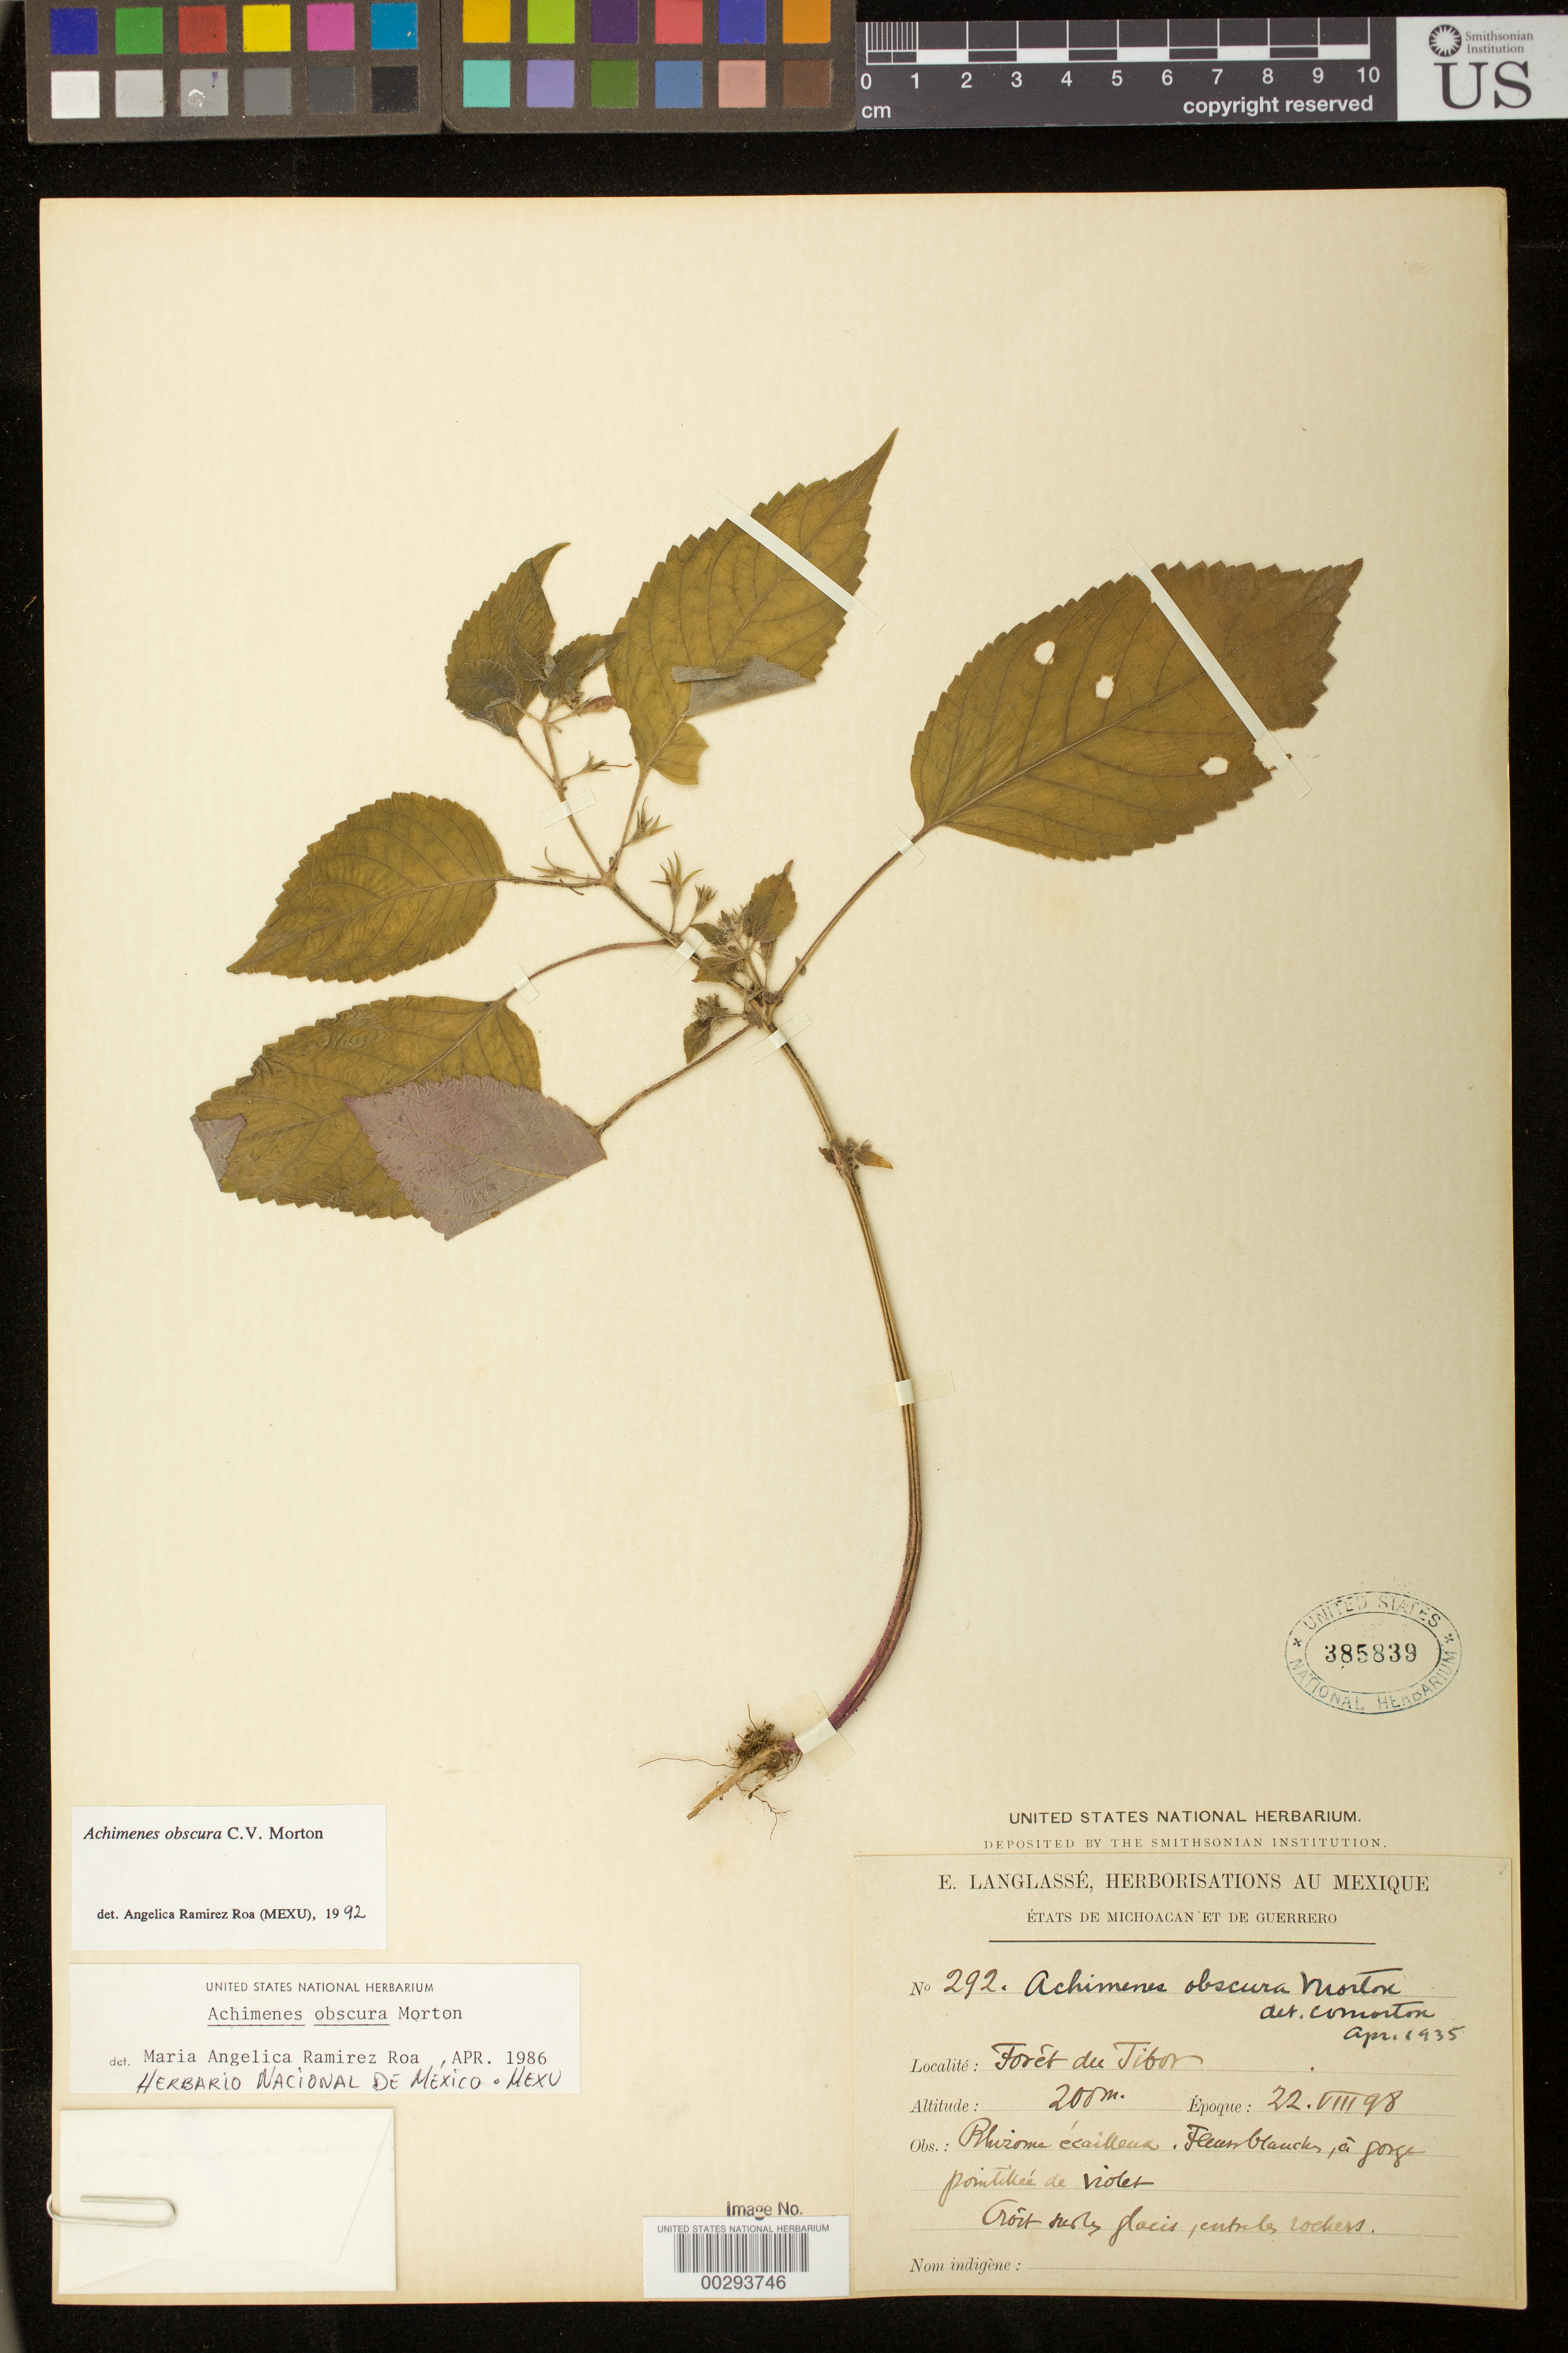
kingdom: Plantae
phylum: Tracheophyta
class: Magnoliopsida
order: Lamiales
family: Gesneriaceae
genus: Achimenes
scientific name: Achimenes obscura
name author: C.V. Morton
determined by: Skog, Laurence E.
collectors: E. Langlassé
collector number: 292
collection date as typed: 22 Aug 1898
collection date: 1898-08-22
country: Mexico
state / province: Guerrero / Michoacán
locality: États de Michoacan et de Guerrero, Forêt du Tibor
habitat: Croit sur les glacis, entre les rochers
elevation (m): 200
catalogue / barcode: US 385839